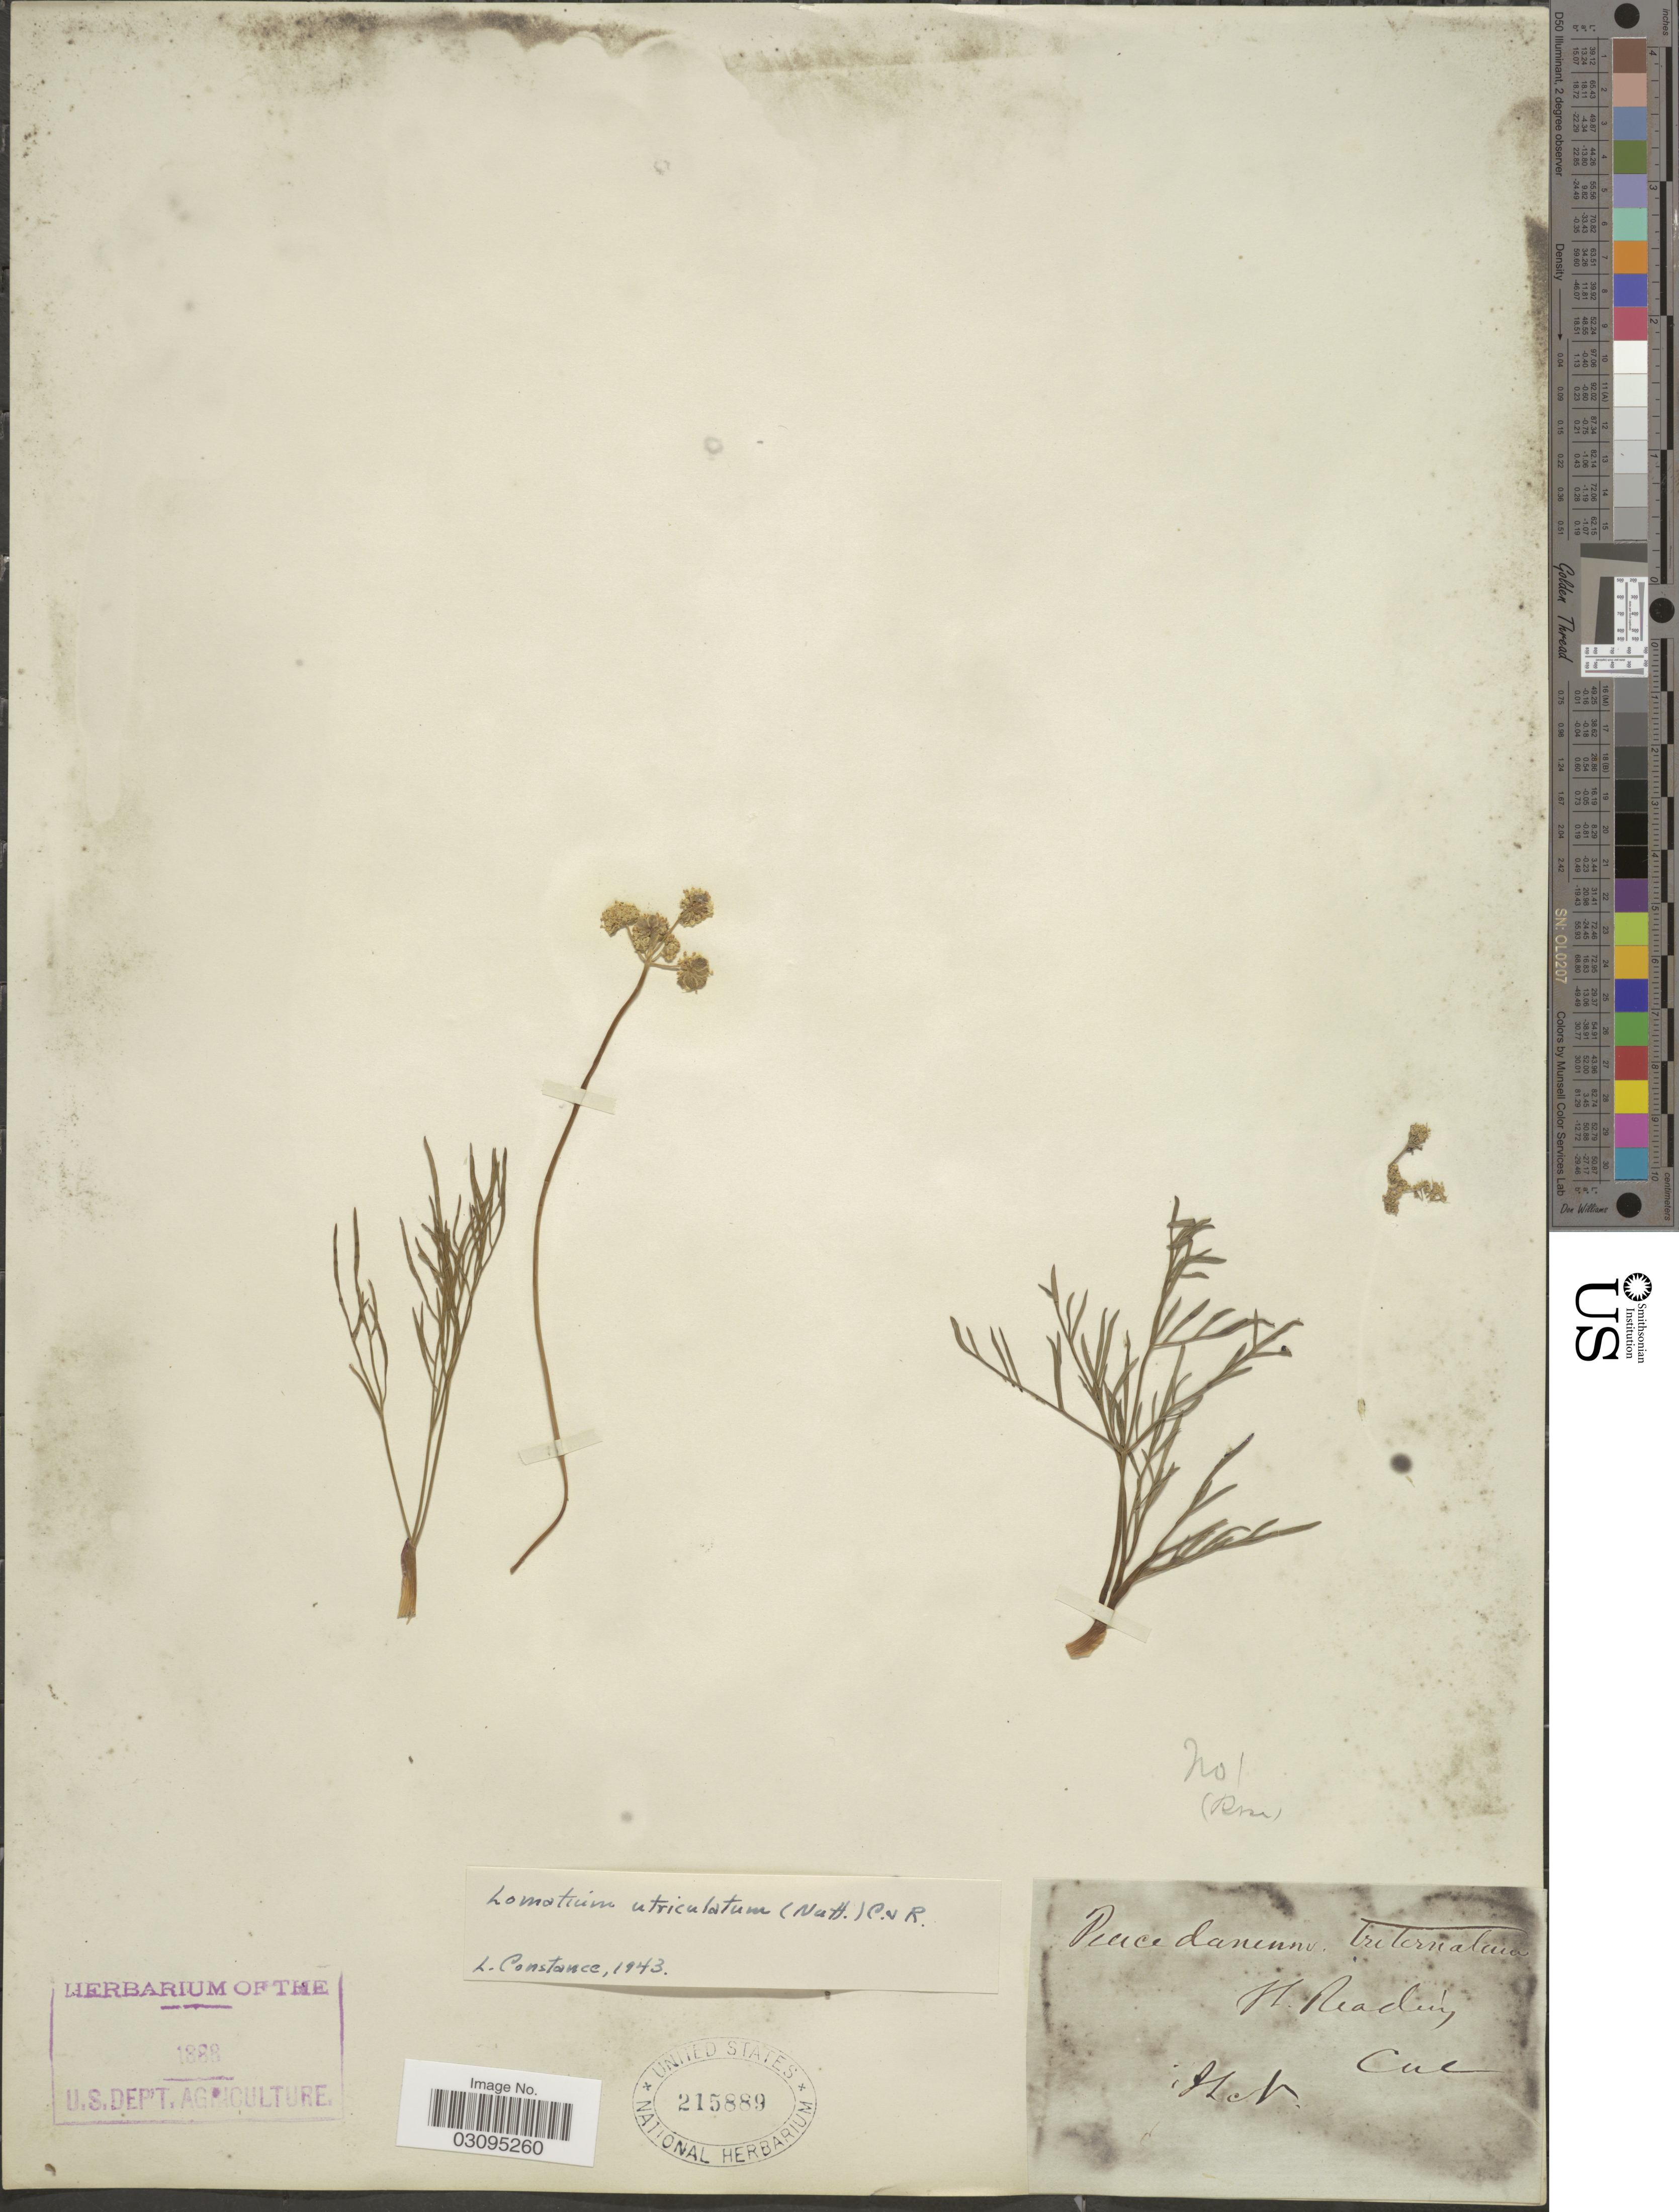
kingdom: Plantae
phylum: Tracheophyta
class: Magnoliopsida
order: Apiales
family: Apiaceae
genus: Lomatium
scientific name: Lomatium utriculatum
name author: (Nutt. ex Torr. & A. Gray) J.M. Coult. & Rose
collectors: H. N.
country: United States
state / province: California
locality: N. Reading.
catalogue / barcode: US 215889